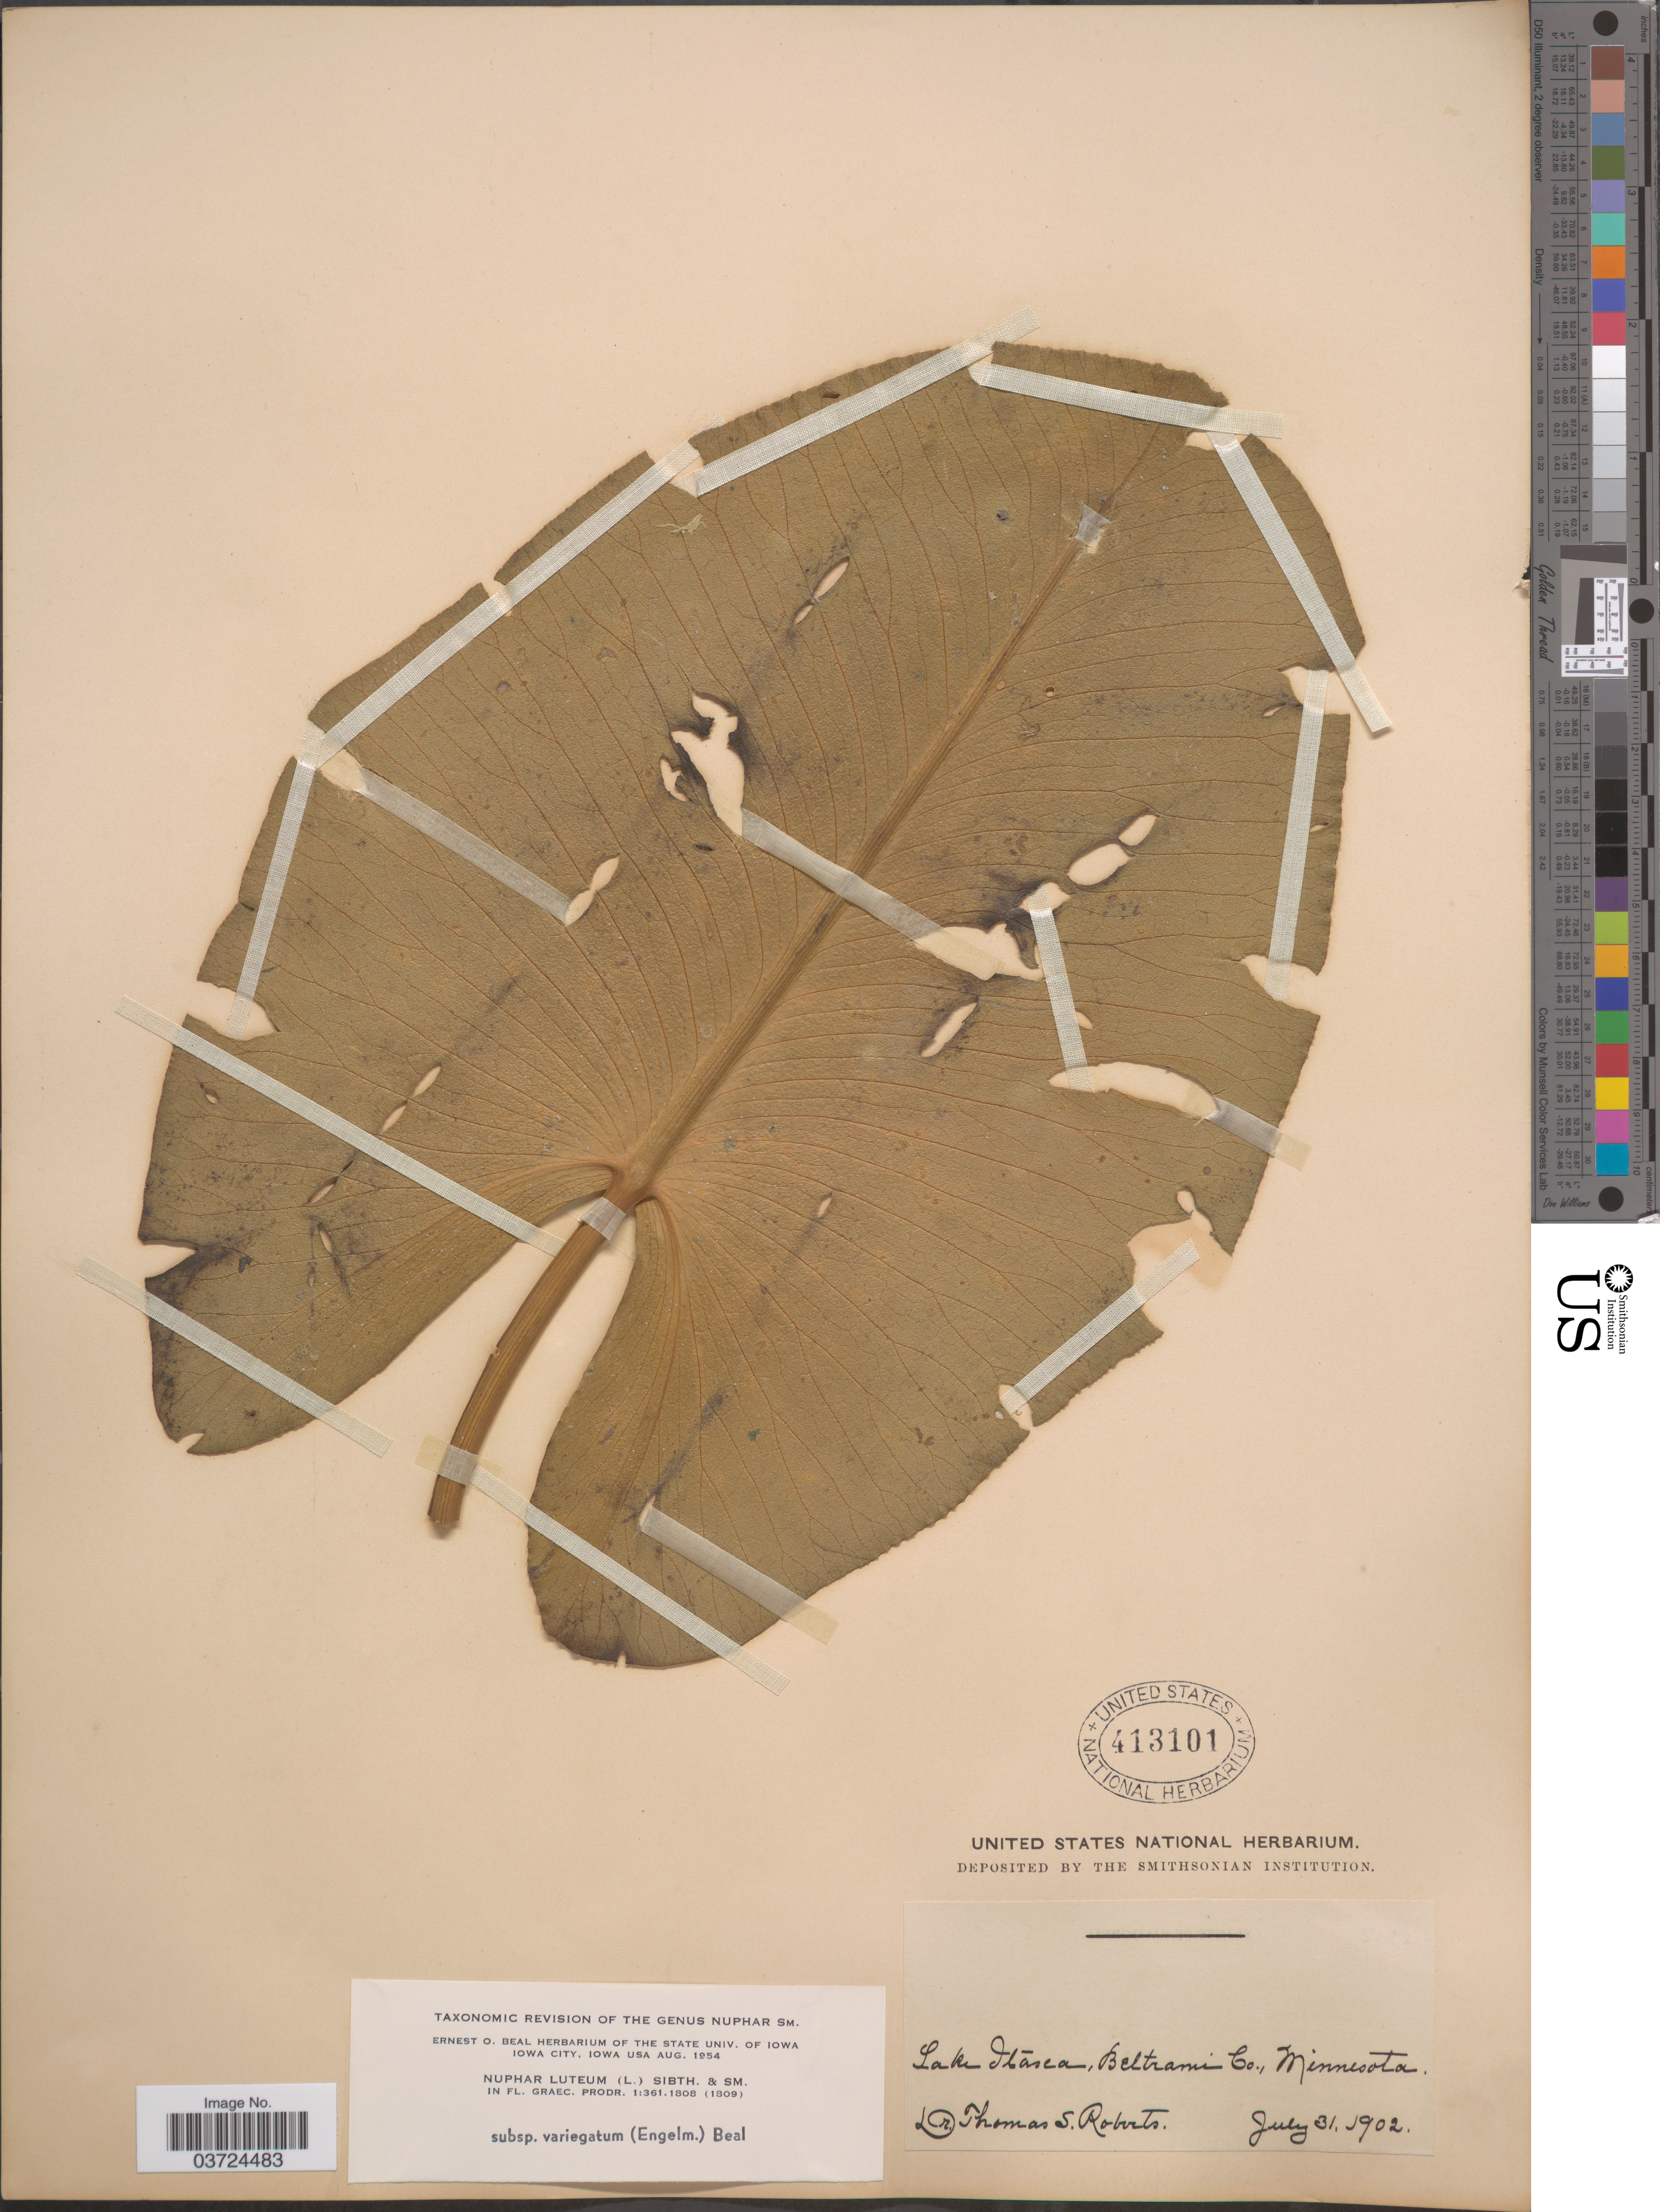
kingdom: Plantae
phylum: Tracheophyta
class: Magnoliopsida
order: Nymphaeales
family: Nymphaeaceae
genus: Nuphar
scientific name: Nuphar lutea subsp. variegata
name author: (Engelm. ex Durand) E.O. Beal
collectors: T. Roberts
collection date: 1902-07-31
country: United States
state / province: Minnesota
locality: Lake Itasca, Beltrami Co.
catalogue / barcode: US 413101